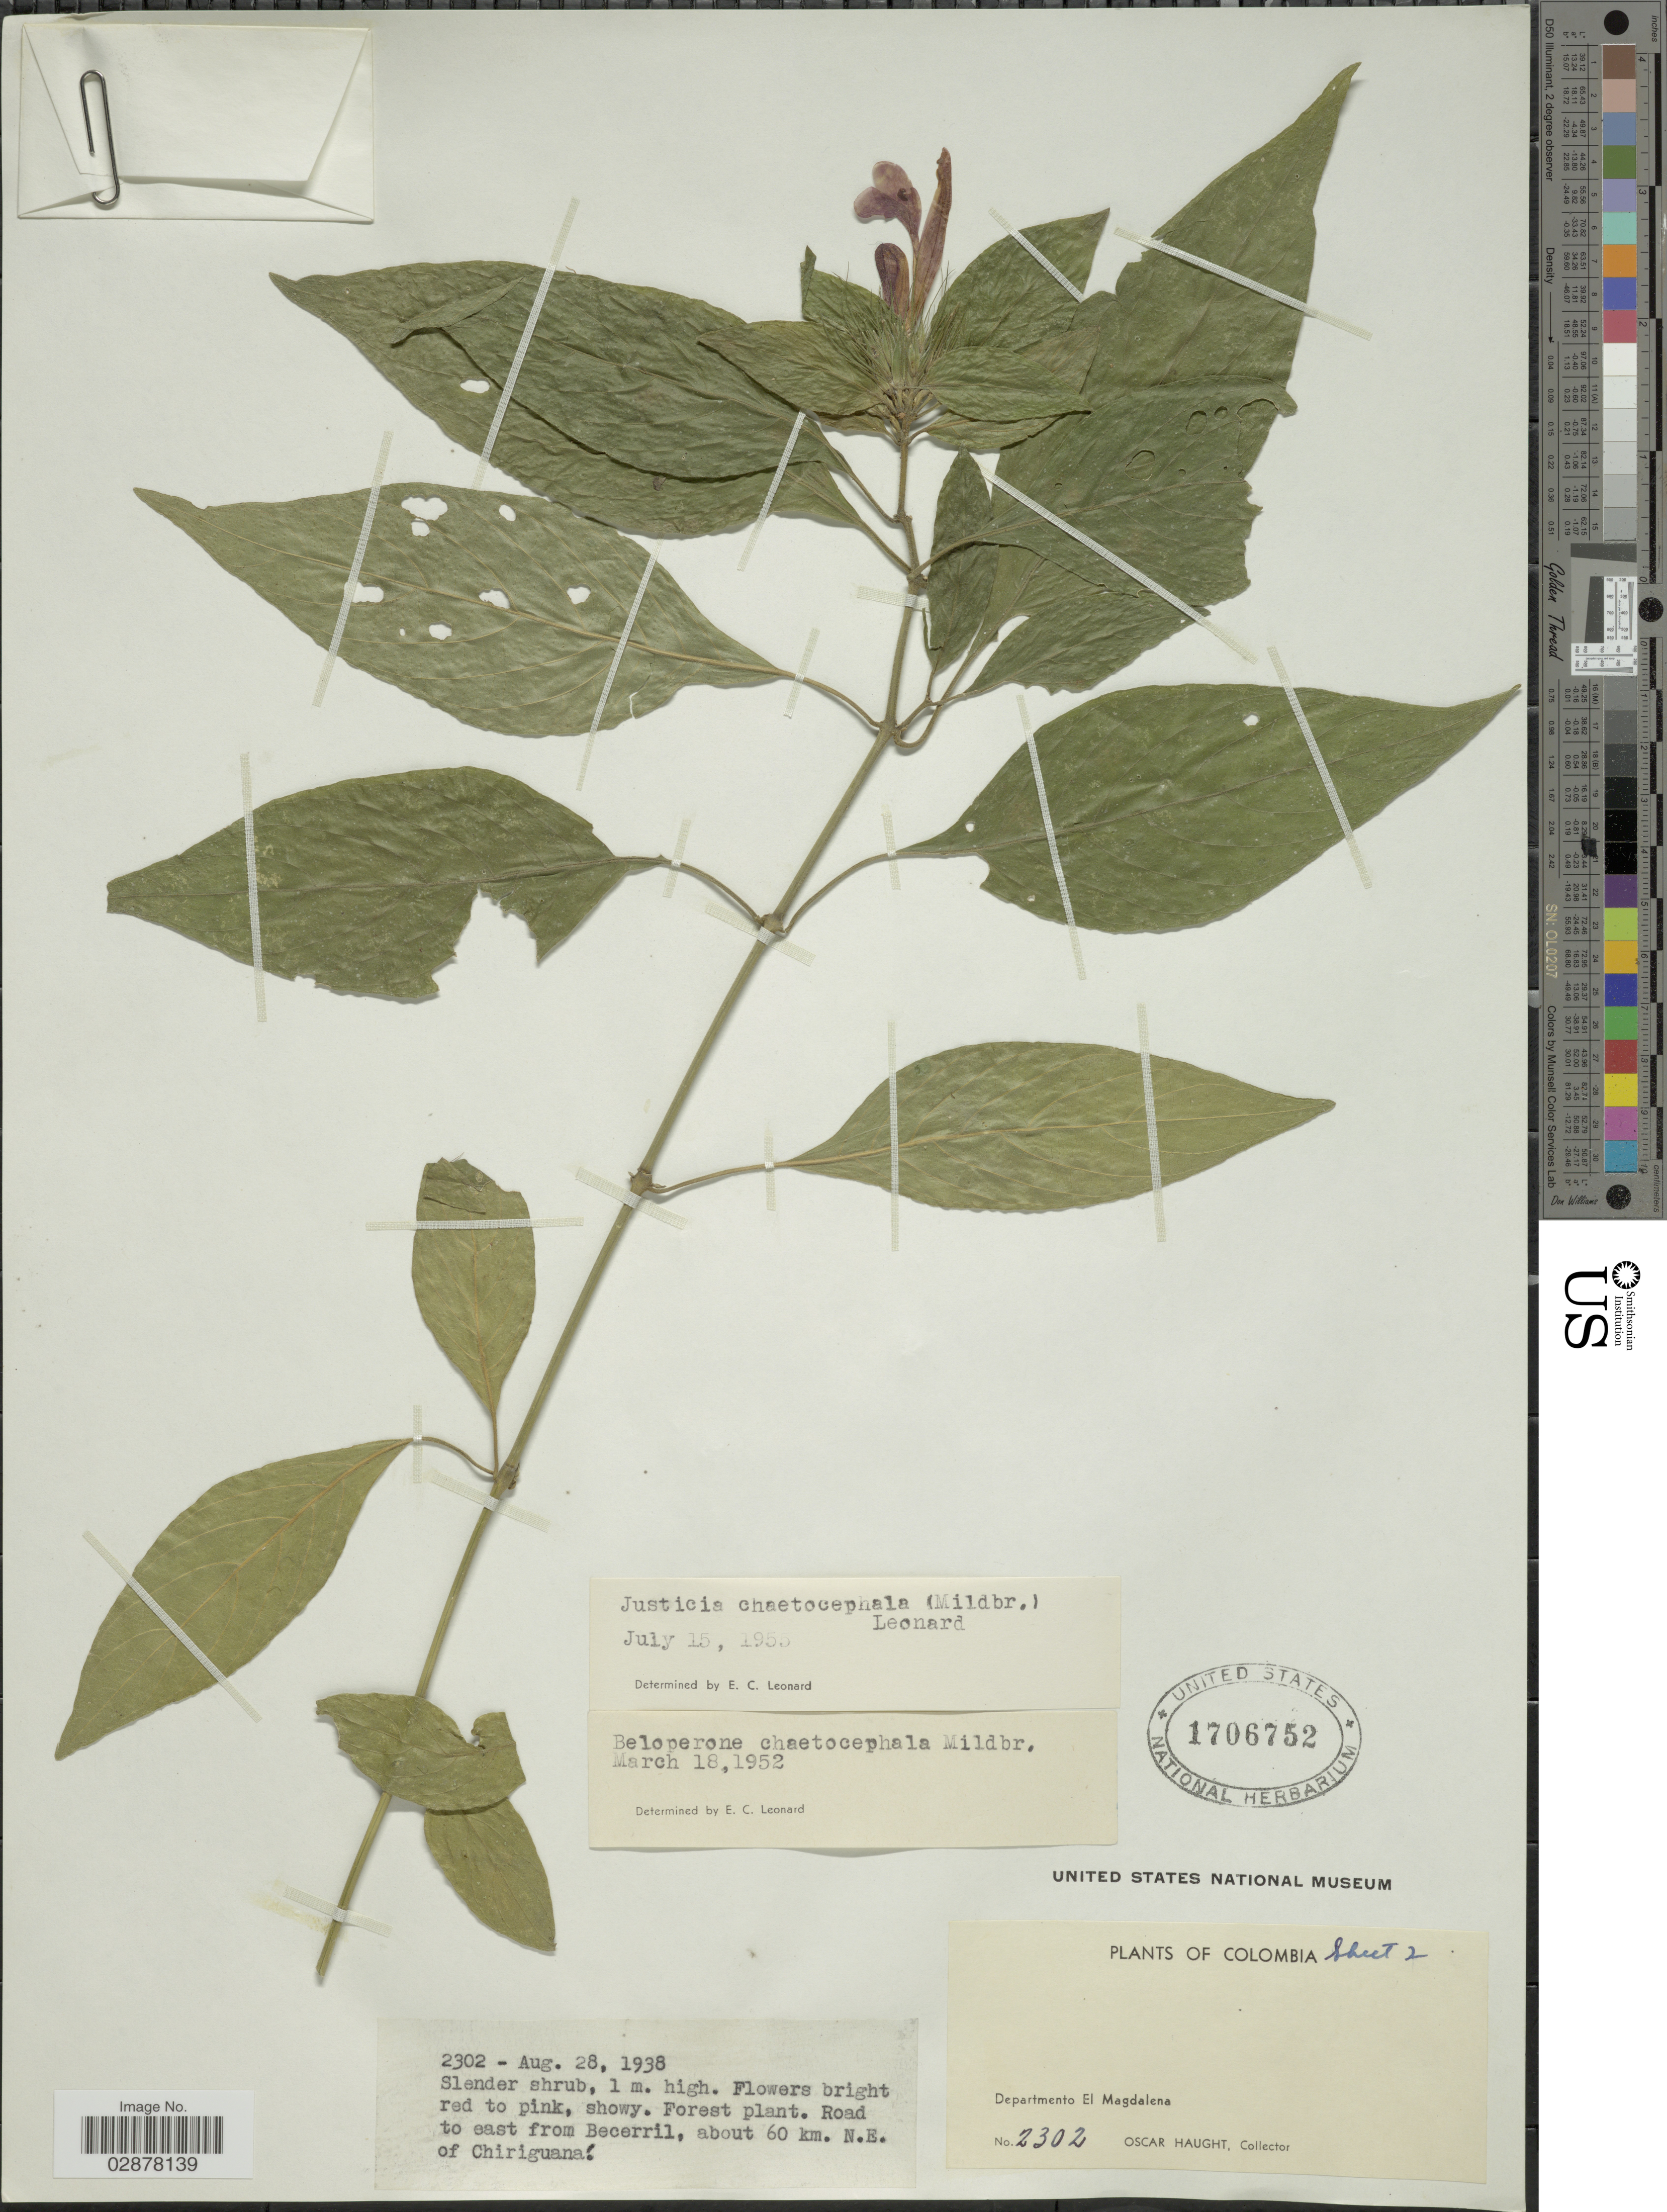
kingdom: Plantae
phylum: Tracheophyta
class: Magnoliopsida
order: Lamiales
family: Acanthaceae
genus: Justicia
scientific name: Justicia chaetocephala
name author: (Mildbr.) Leonard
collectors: O. Haught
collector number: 2302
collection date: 1938-08-28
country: Colombia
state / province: Magdalena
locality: Road to east from Becerril, about 60 km. N.E. of Chiriguaná, Departmento El Magdalena.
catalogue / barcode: US 1706752